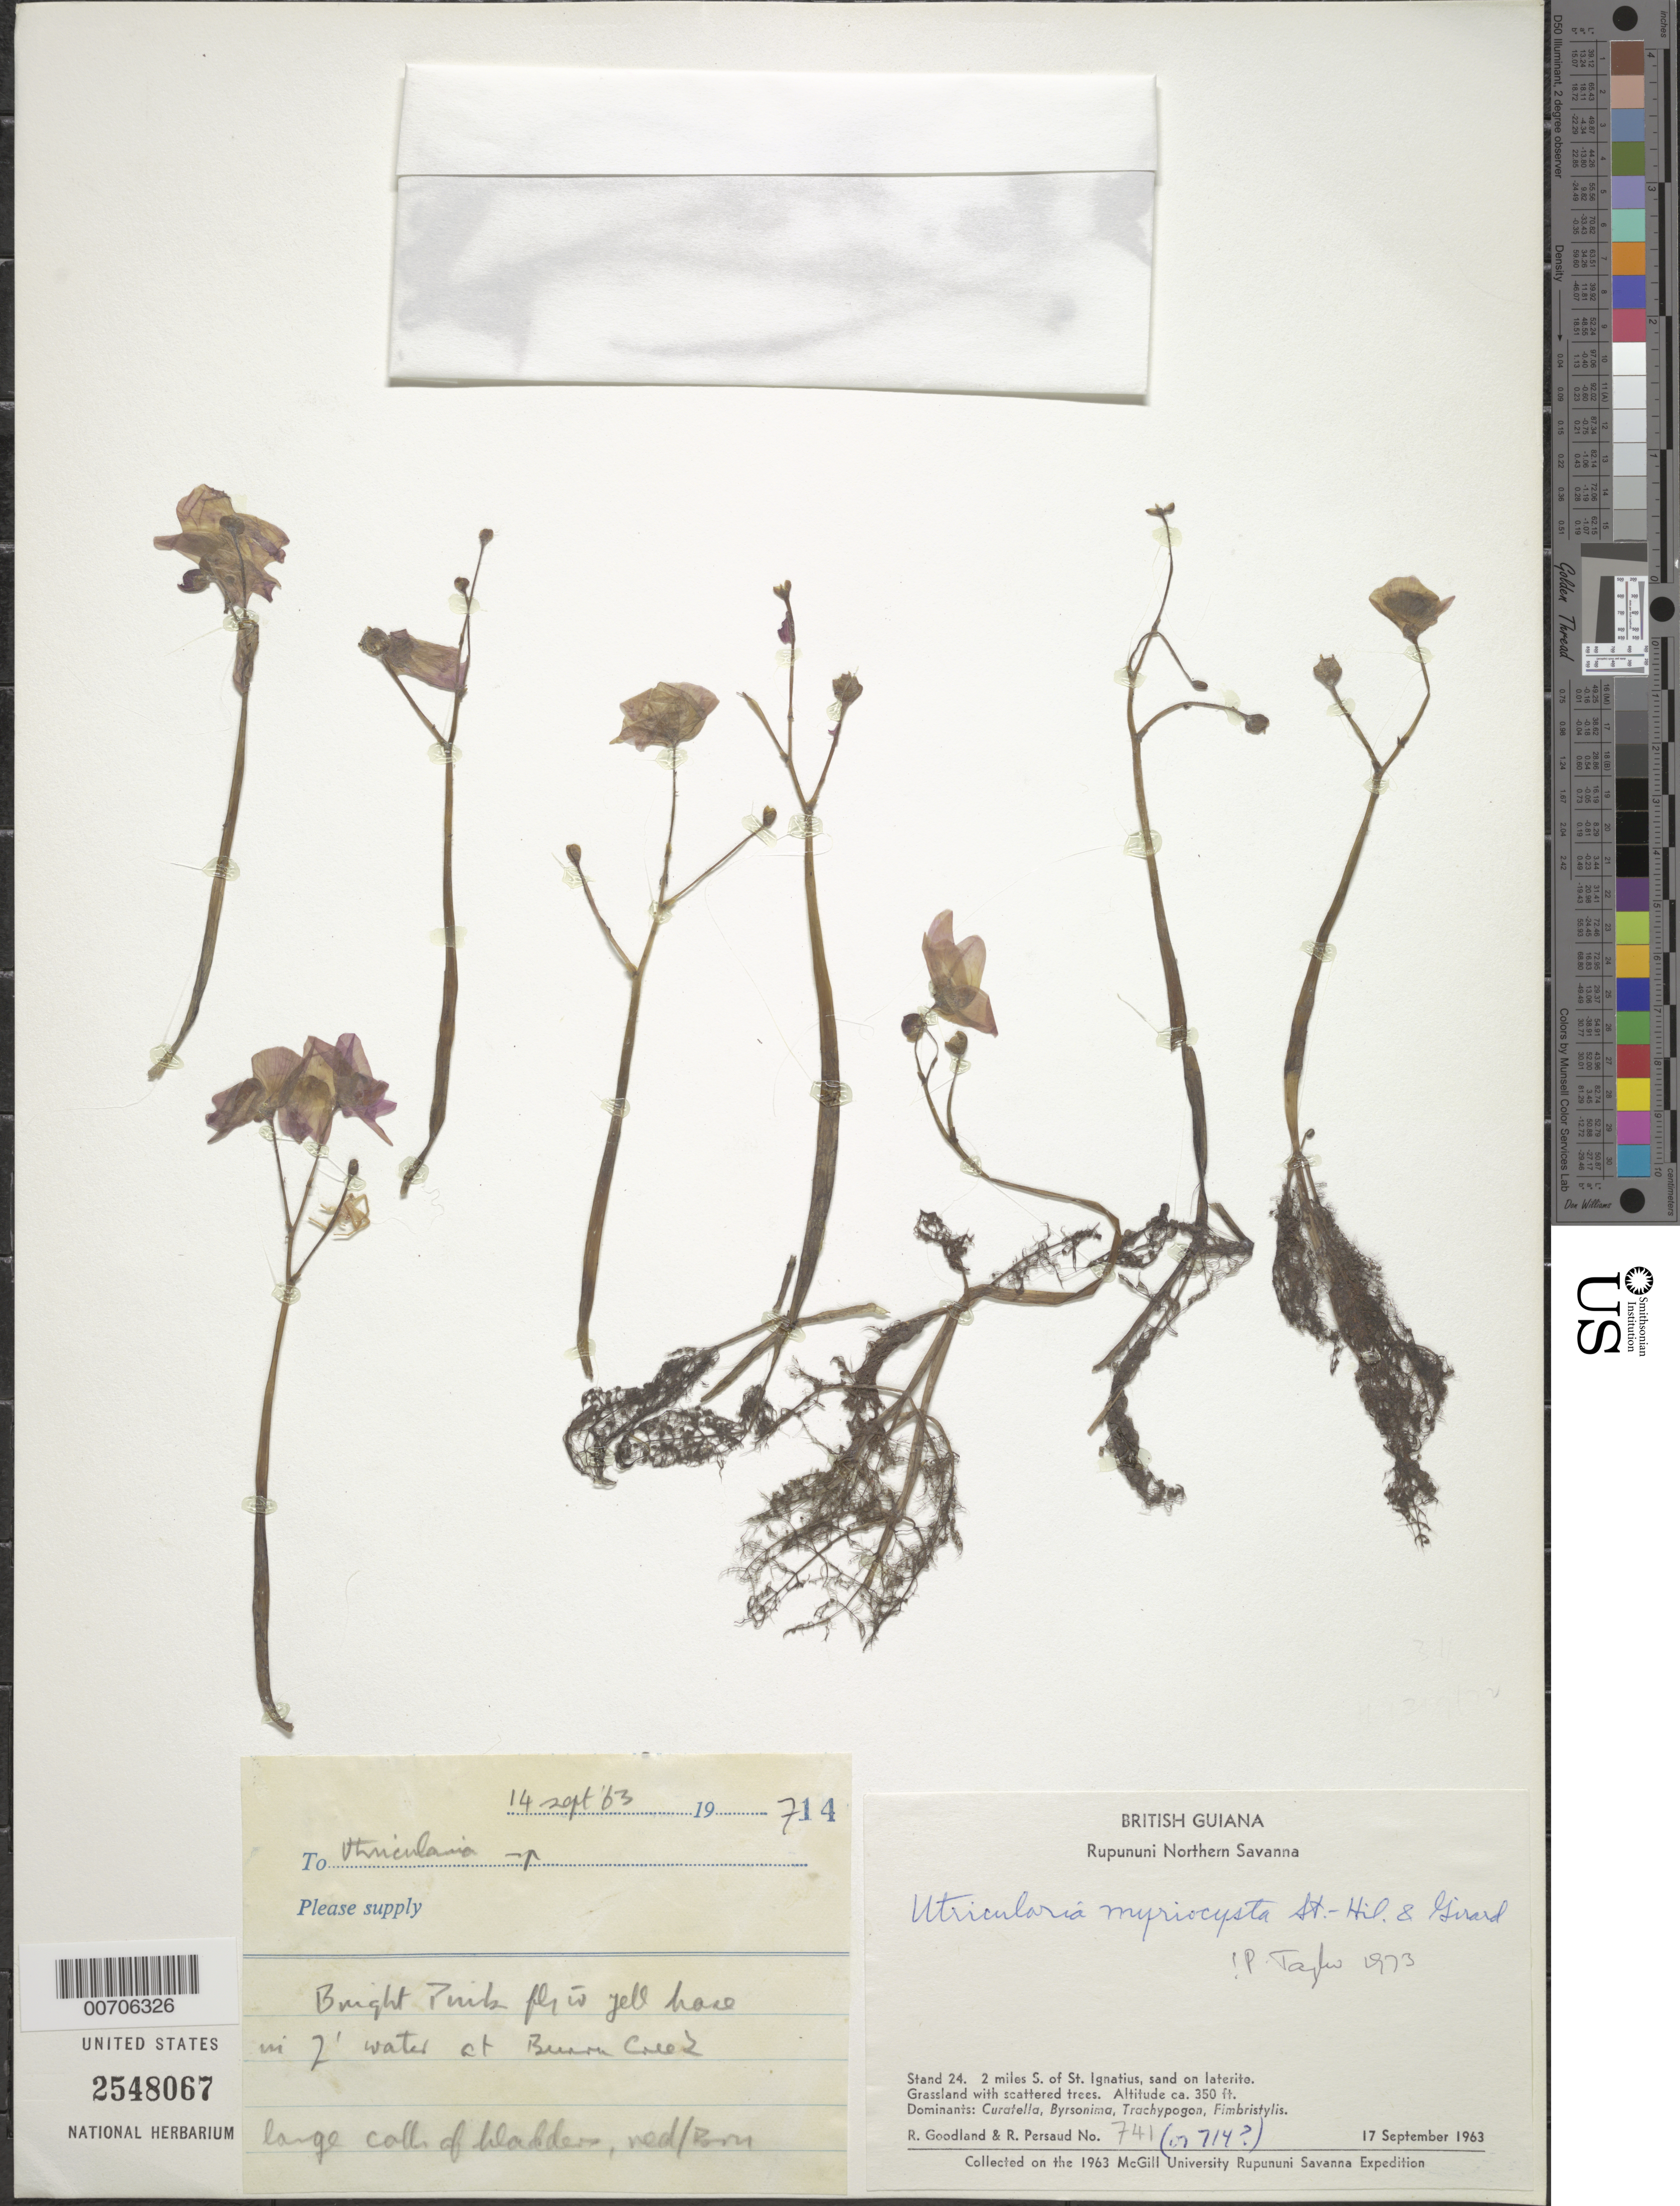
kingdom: Plantae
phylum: Tracheophyta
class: Magnoliopsida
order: Lamiales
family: Lentibulariaceae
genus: Utricularia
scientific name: Utricularia myriocista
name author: A. St.-Hil. & Girard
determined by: Taylor, P.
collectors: R. Goodland & R. Persaud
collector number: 741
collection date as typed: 17-Sep-63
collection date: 1963-09-17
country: Guyana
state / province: U. Takutu-U. Essequibo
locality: Rupununi Northern Savanna, St. Ignatius, 2 mi. S of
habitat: Sand on laterite. Grassland with scattered trees. Dominants: Curatella, Byrsonima, Trachypogon, Fimbristylis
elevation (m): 107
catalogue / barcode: US 2548067